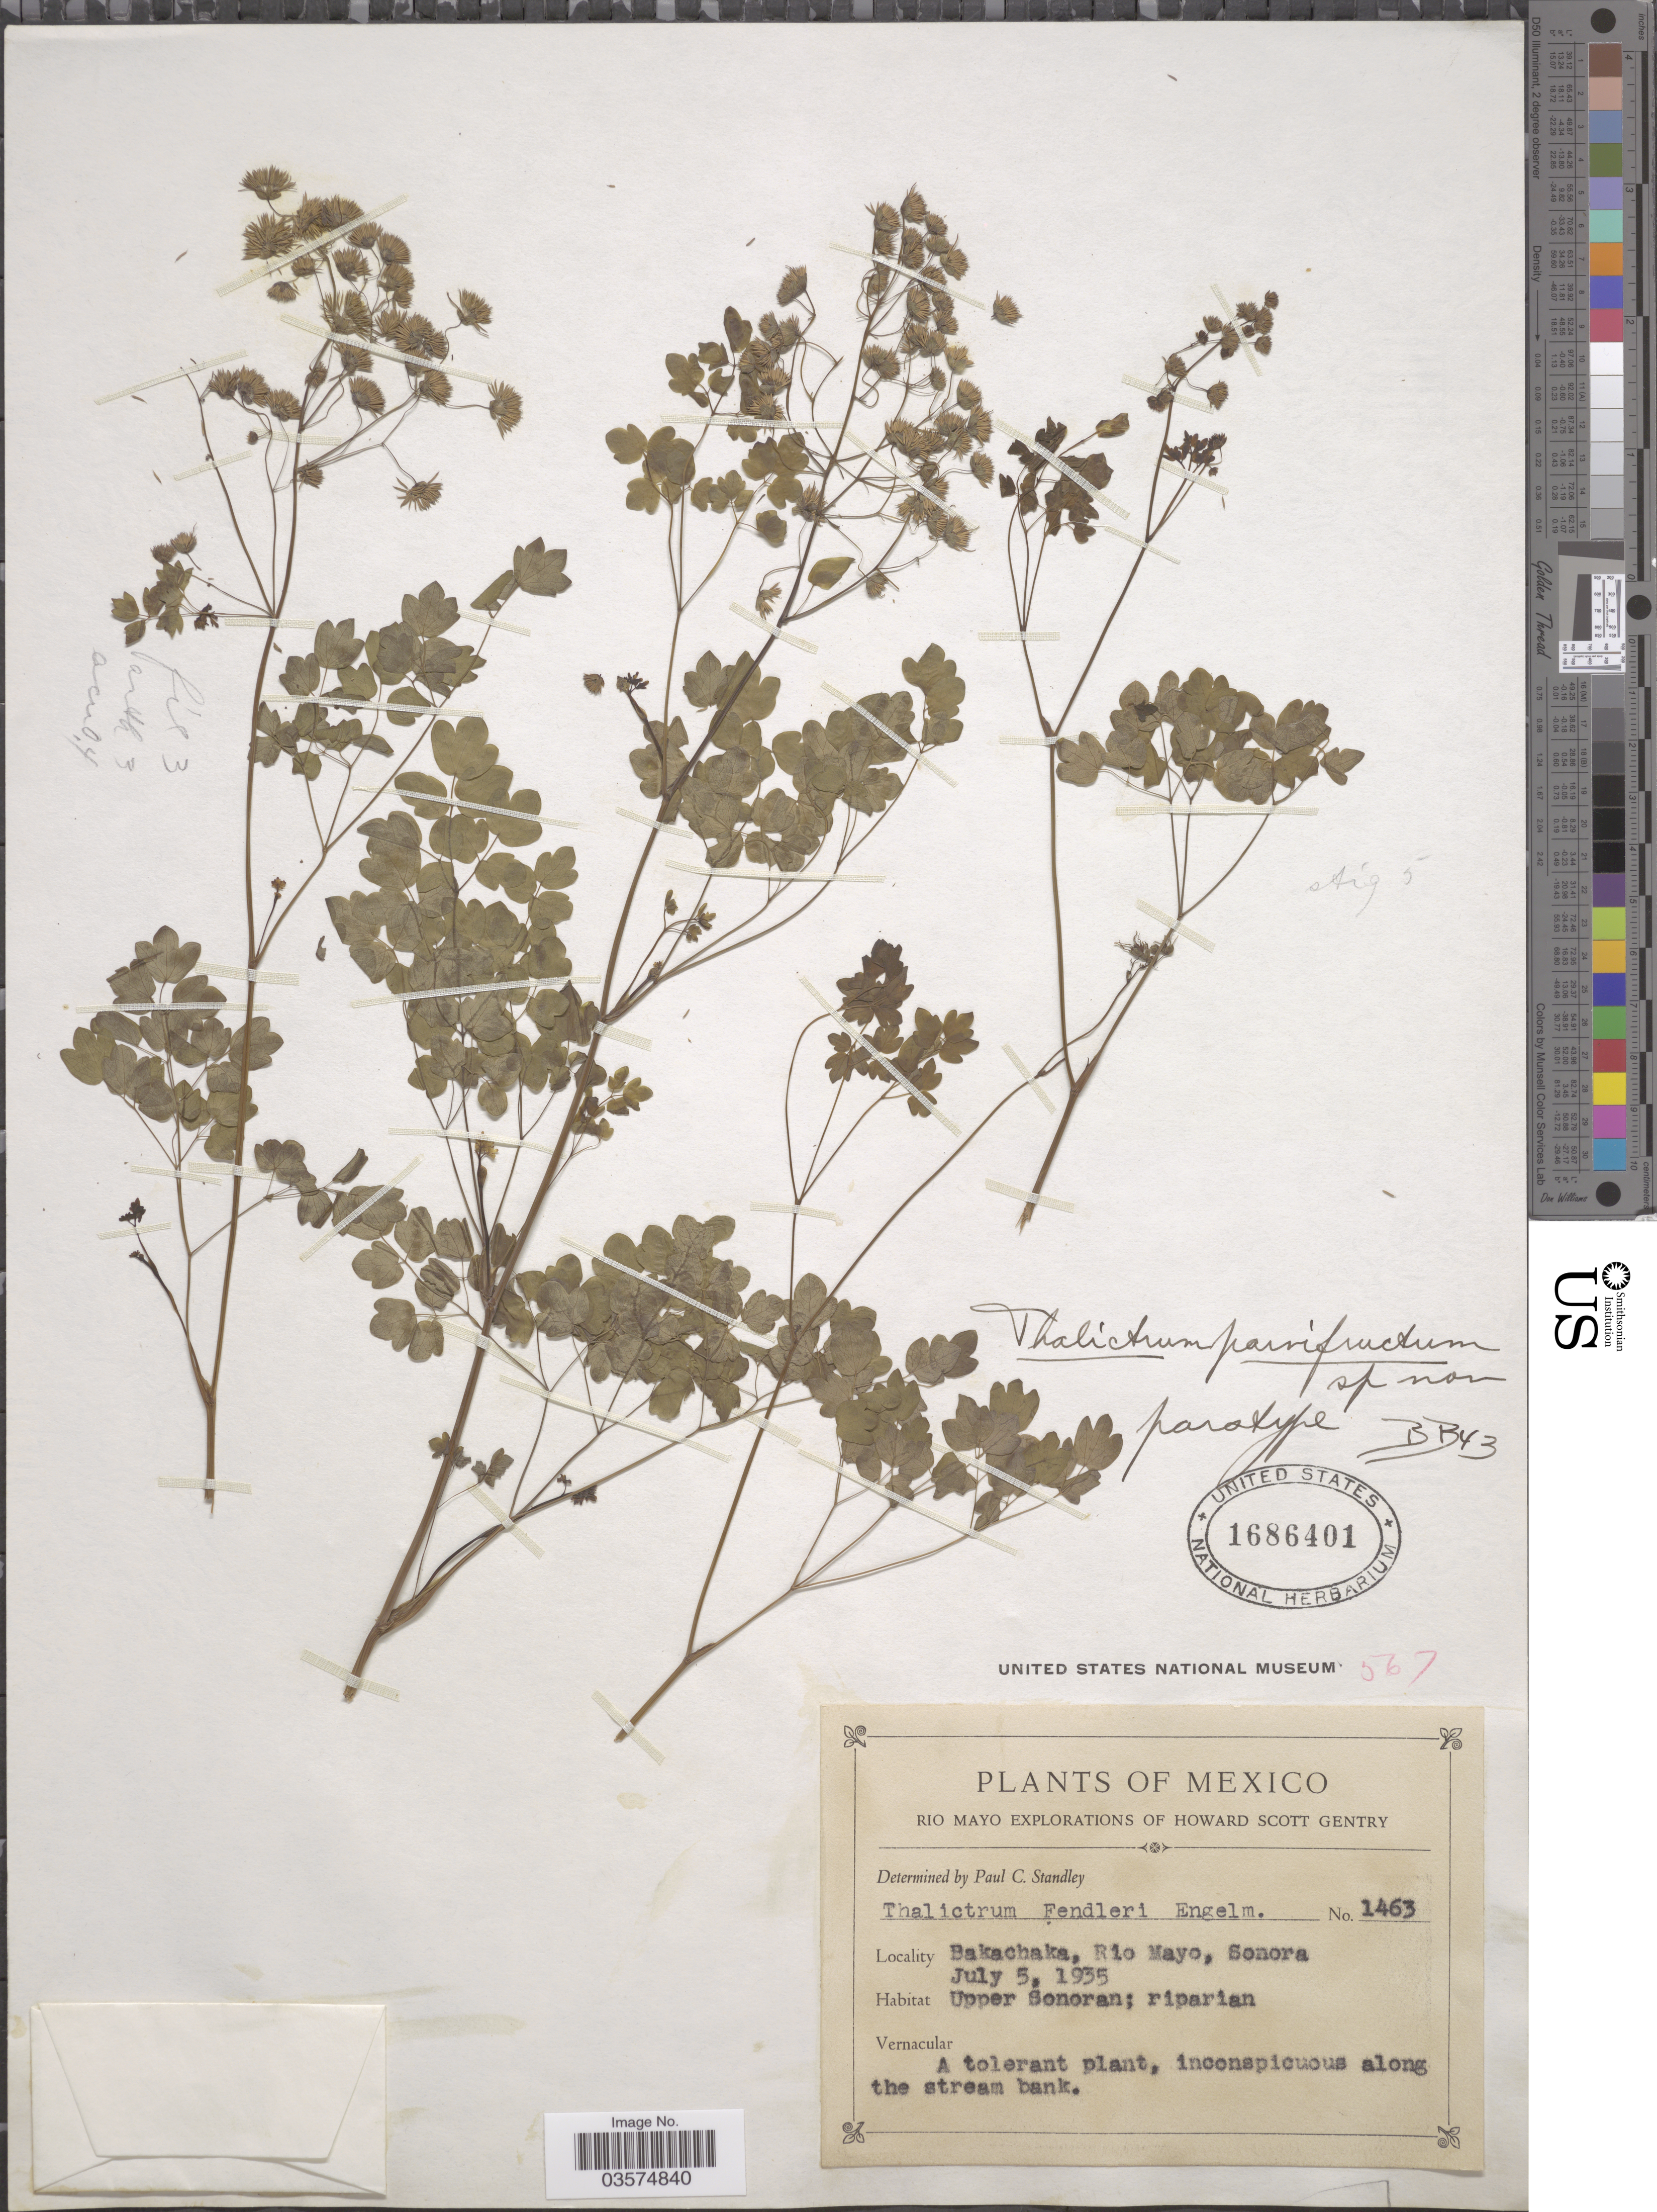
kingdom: Plantae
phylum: Tracheophyta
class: Magnoliopsida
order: Ranunculales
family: Ranunculaceae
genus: Thalictrum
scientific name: Thalictrum parvifructum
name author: B. Boivin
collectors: H. S. Gentry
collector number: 1463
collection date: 1935-07-05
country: Mexico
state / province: Sonora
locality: Rio Mayo, Bakachaka. Upper Sonoran.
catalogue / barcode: US 1686401